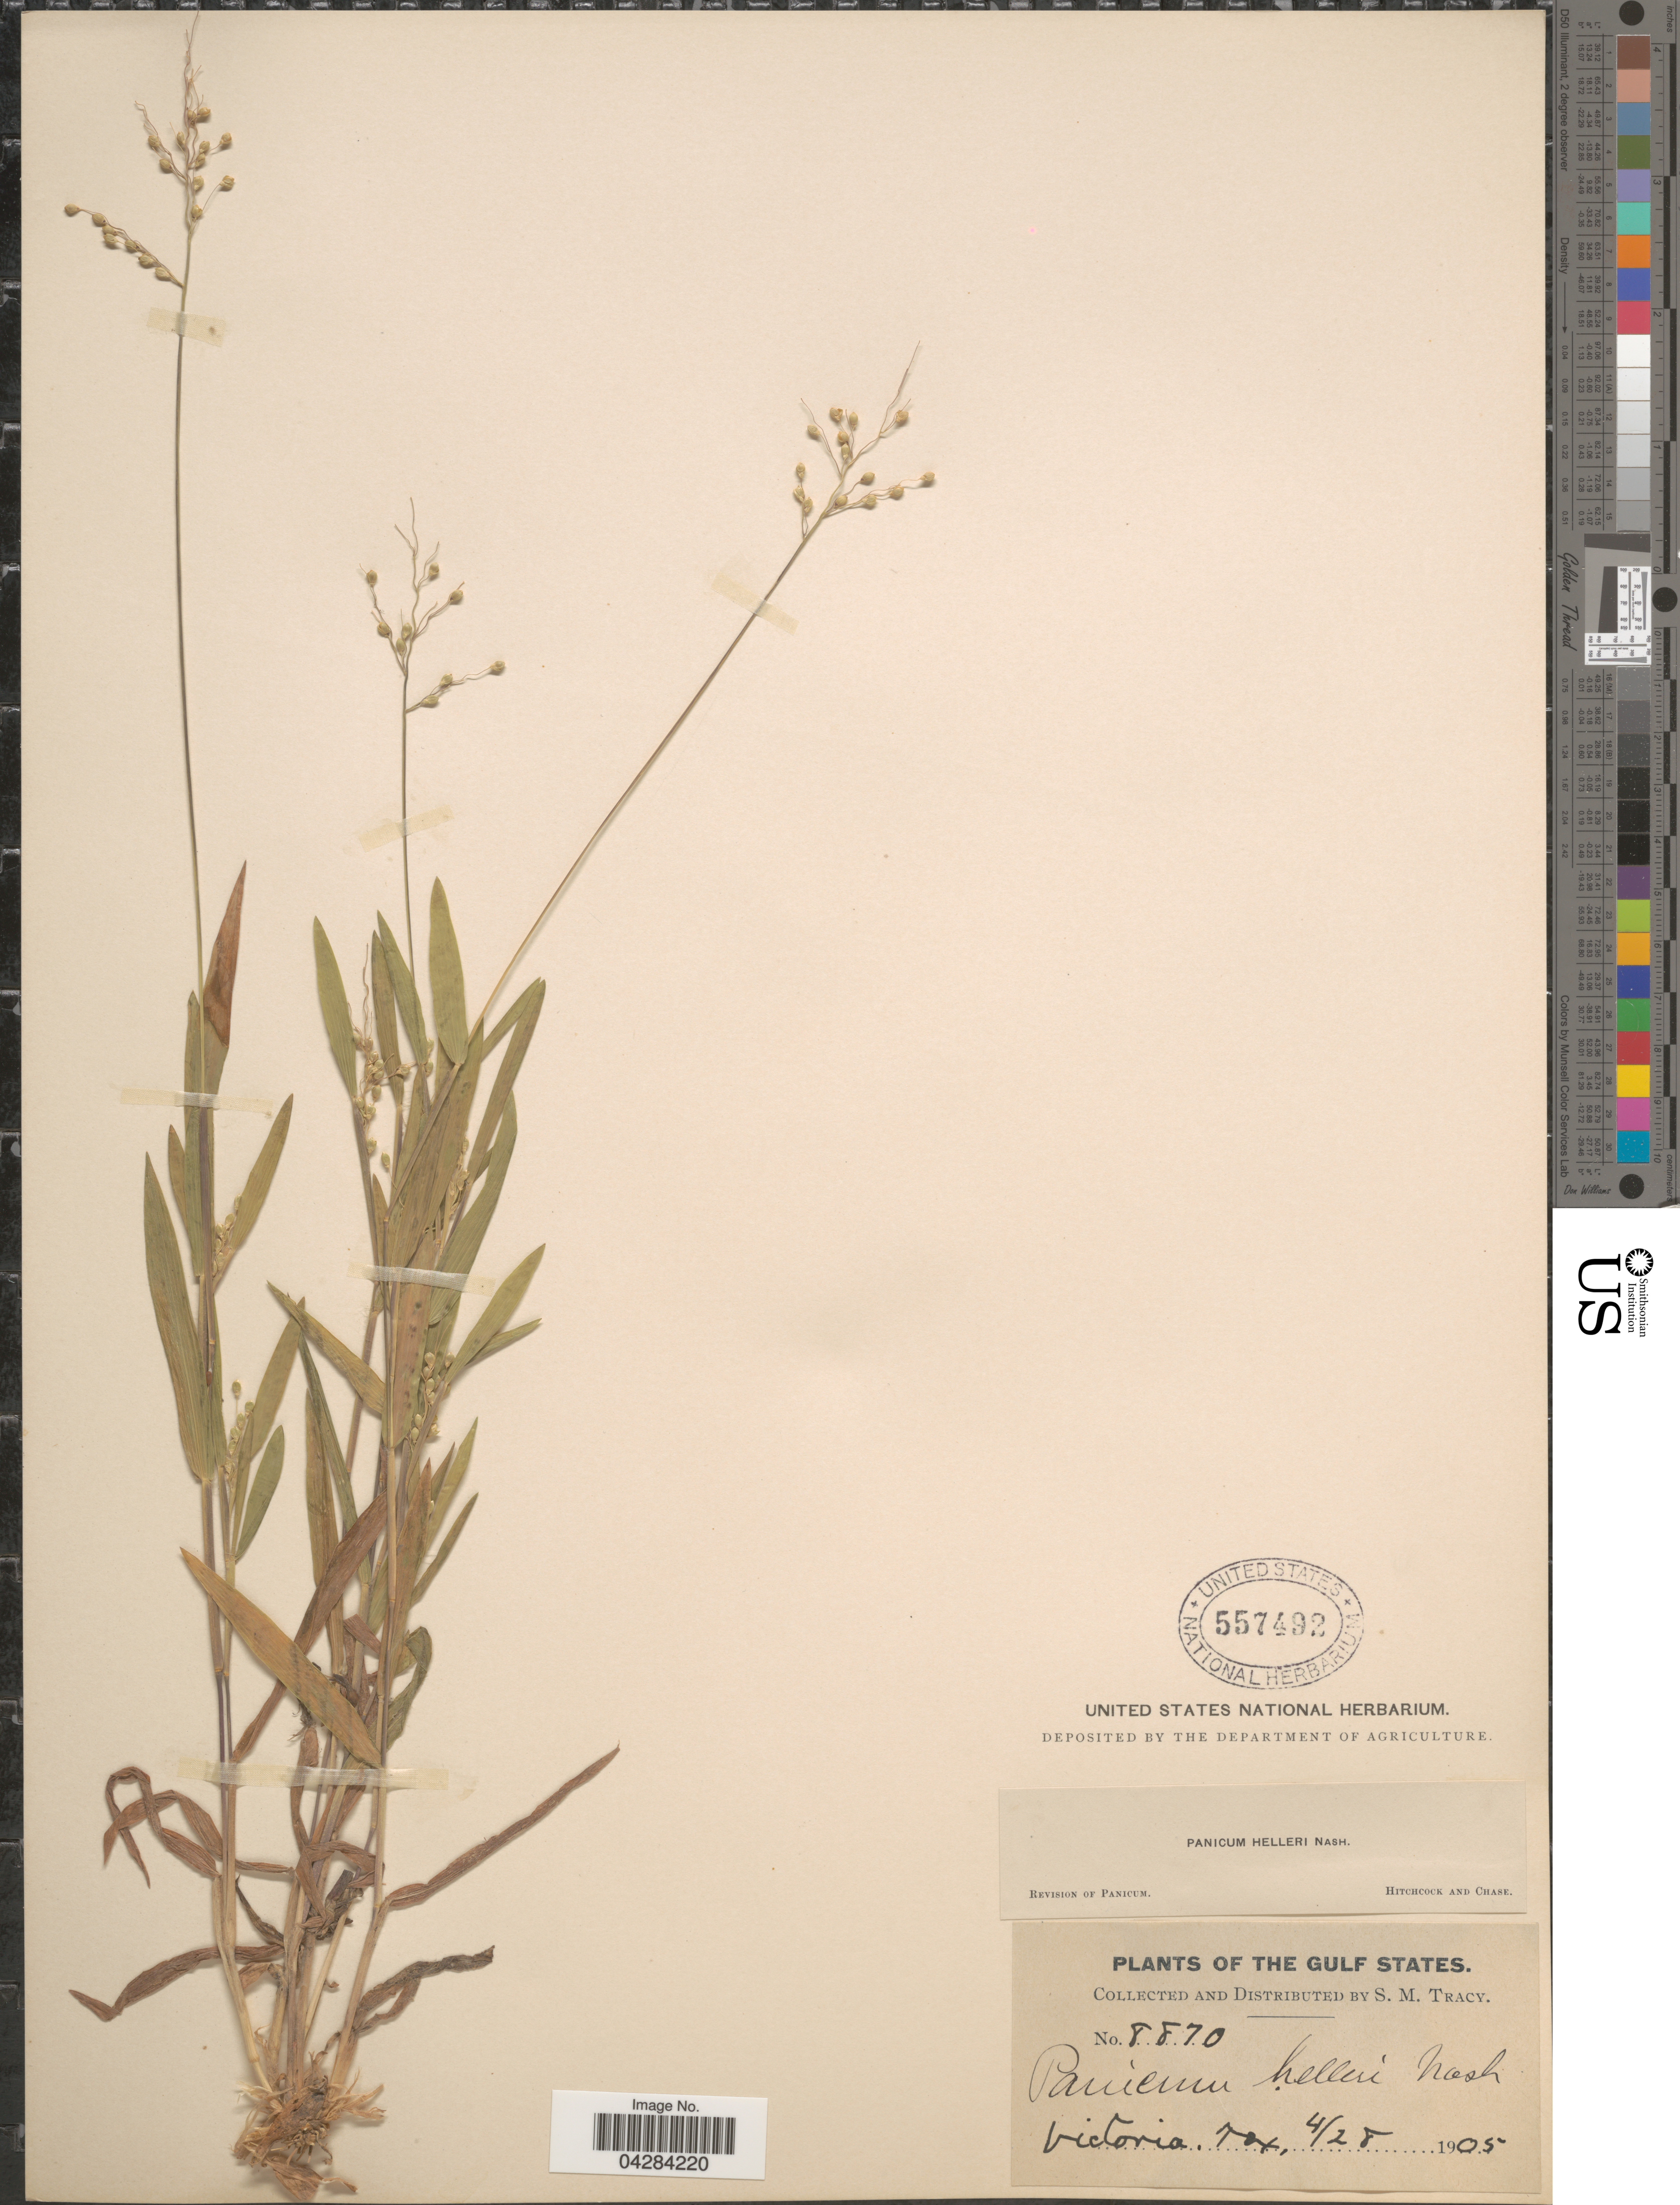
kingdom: Plantae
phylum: Tracheophyta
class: Liliopsida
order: Poales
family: Poaceae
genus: Dichanthelium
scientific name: Dichanthelium oligosanthes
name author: (Schult.) Gould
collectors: S. M. Tracy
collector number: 8870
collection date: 1905-04-28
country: United States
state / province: Texas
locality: The Gulf States. Victoria.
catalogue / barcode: US 557492